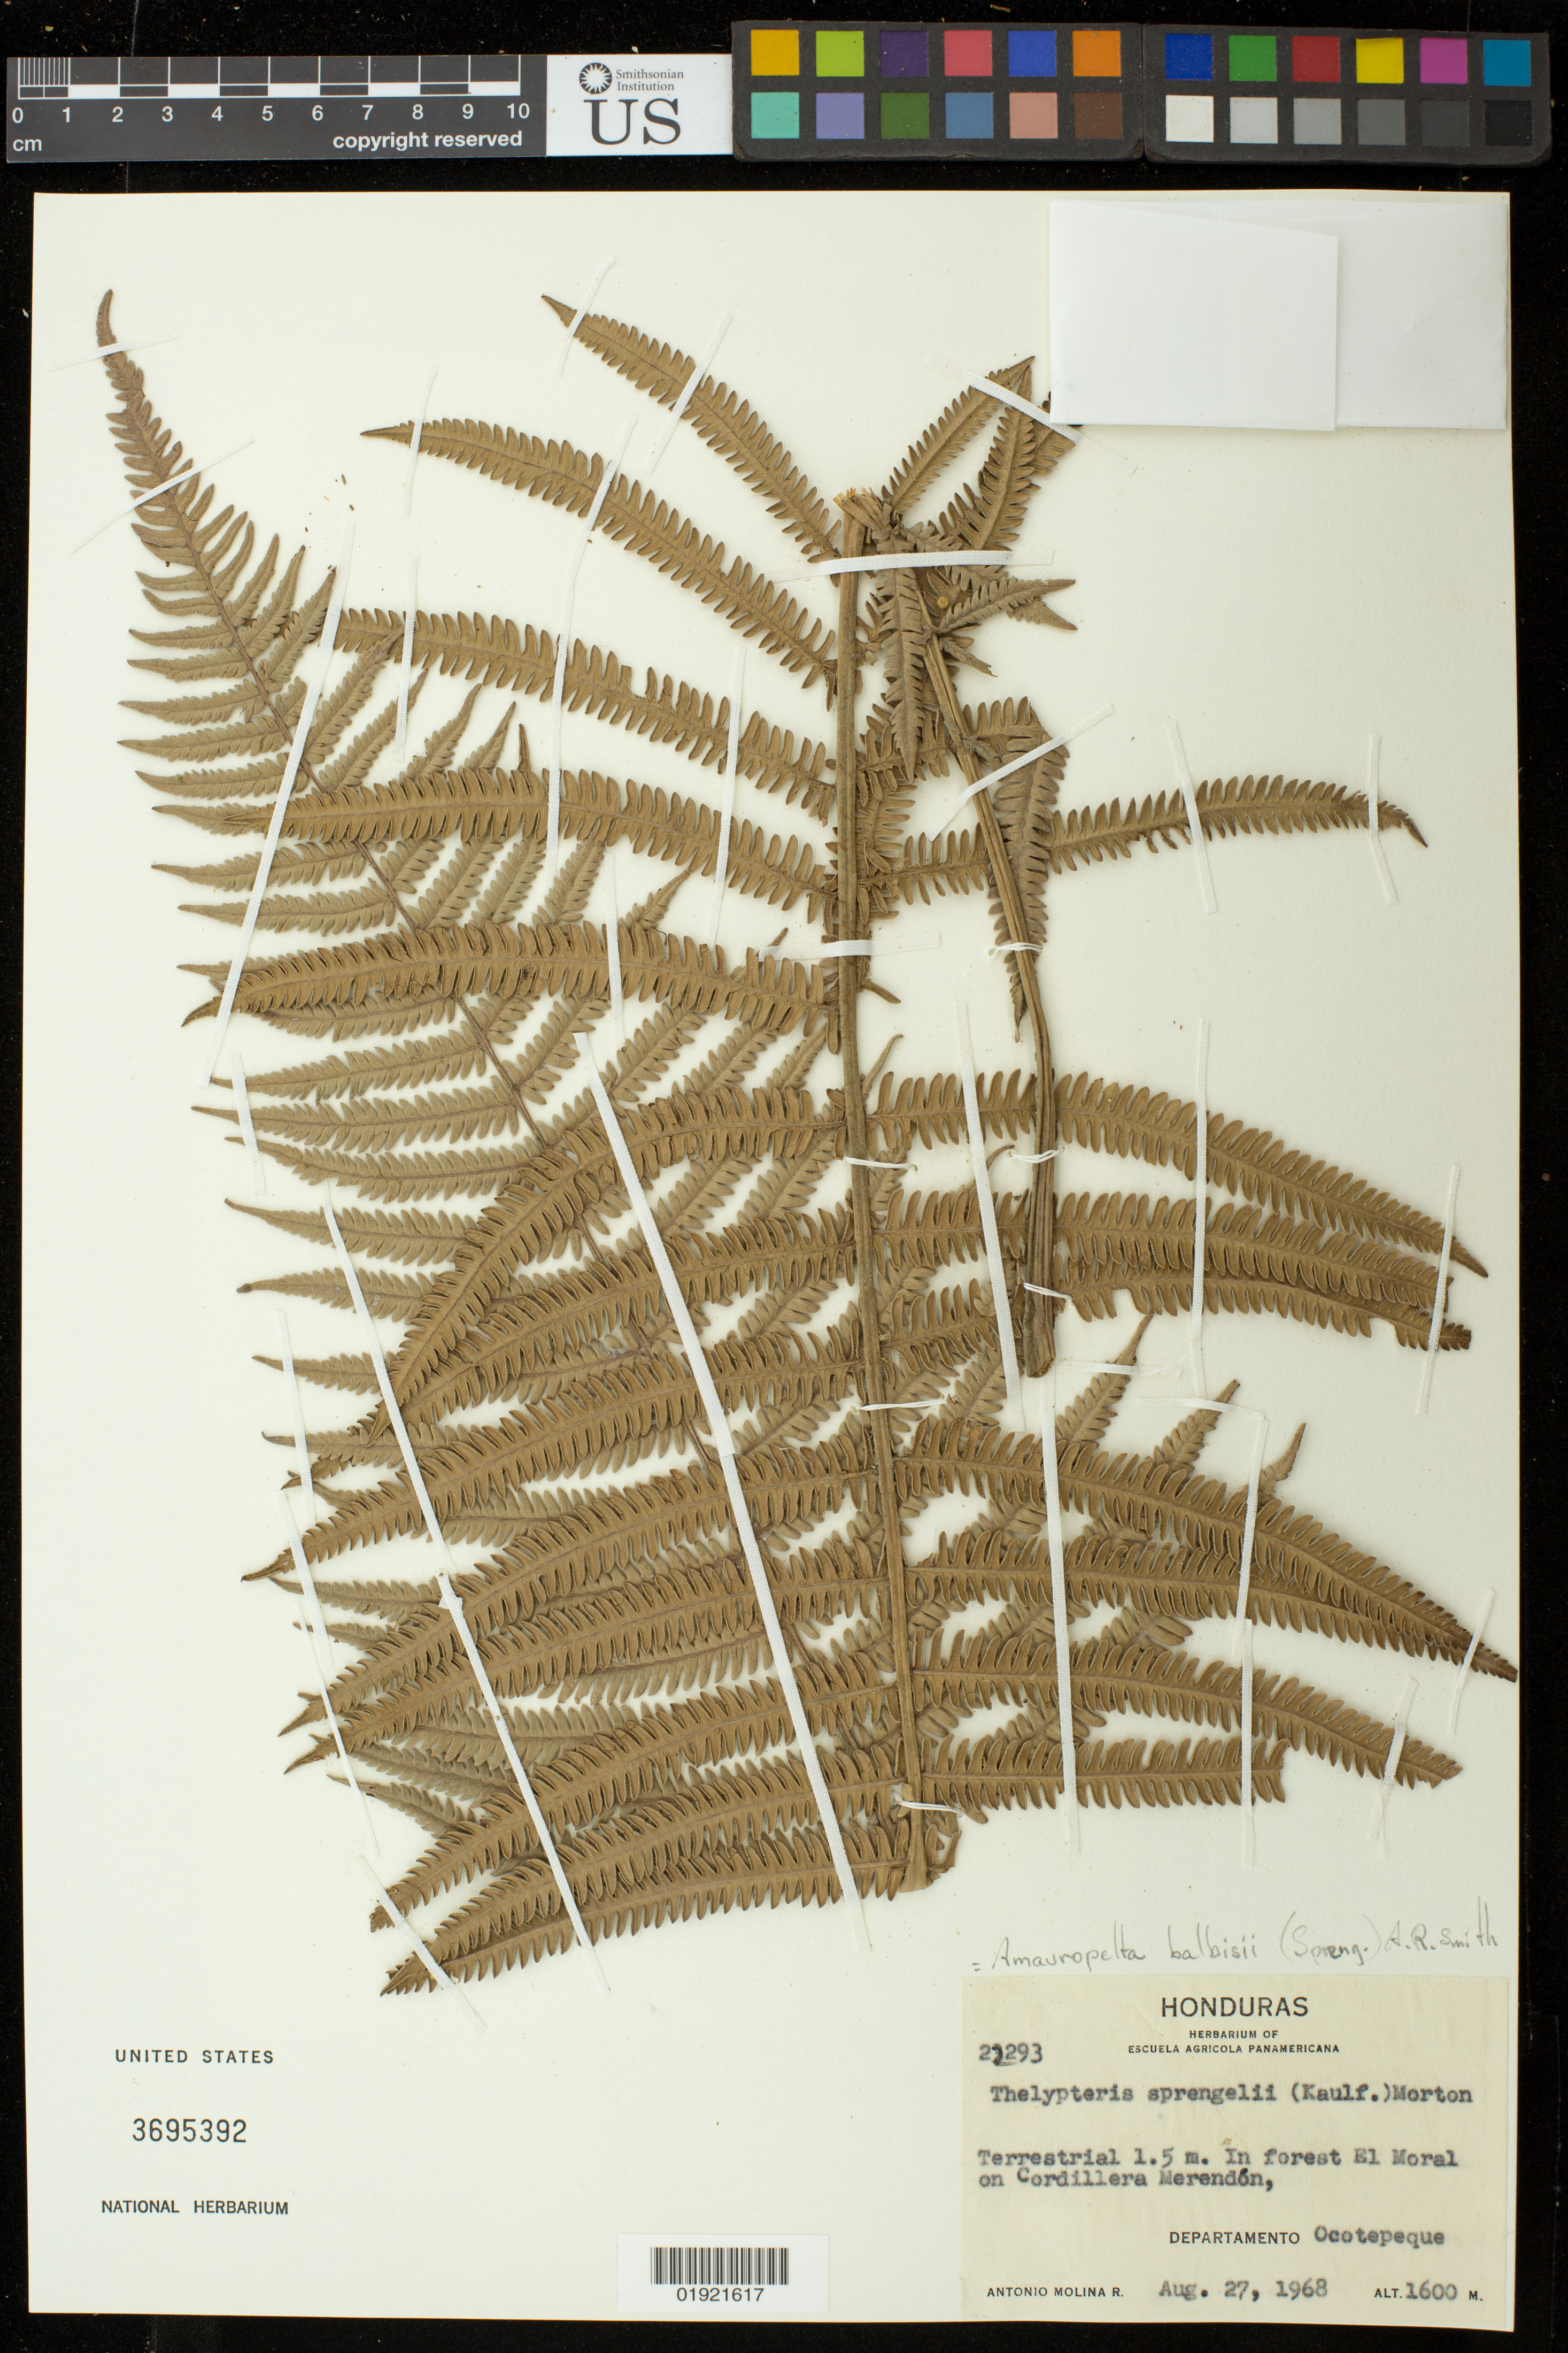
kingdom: Plantae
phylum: Tracheophyta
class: Polypodiopsida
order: Polypodiales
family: Thelypteridaceae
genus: Amauropelta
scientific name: Amauropelta balbisii (Spreng.) comb. nov., ined. 2015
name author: (Spreng.)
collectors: A. Molina R.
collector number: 22293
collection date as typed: Aug. 27, 1968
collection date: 1968-08-27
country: Honduras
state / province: Ocotepeque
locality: In forest El Moral on Cordillera Merendon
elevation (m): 1600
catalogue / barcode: US 3695392